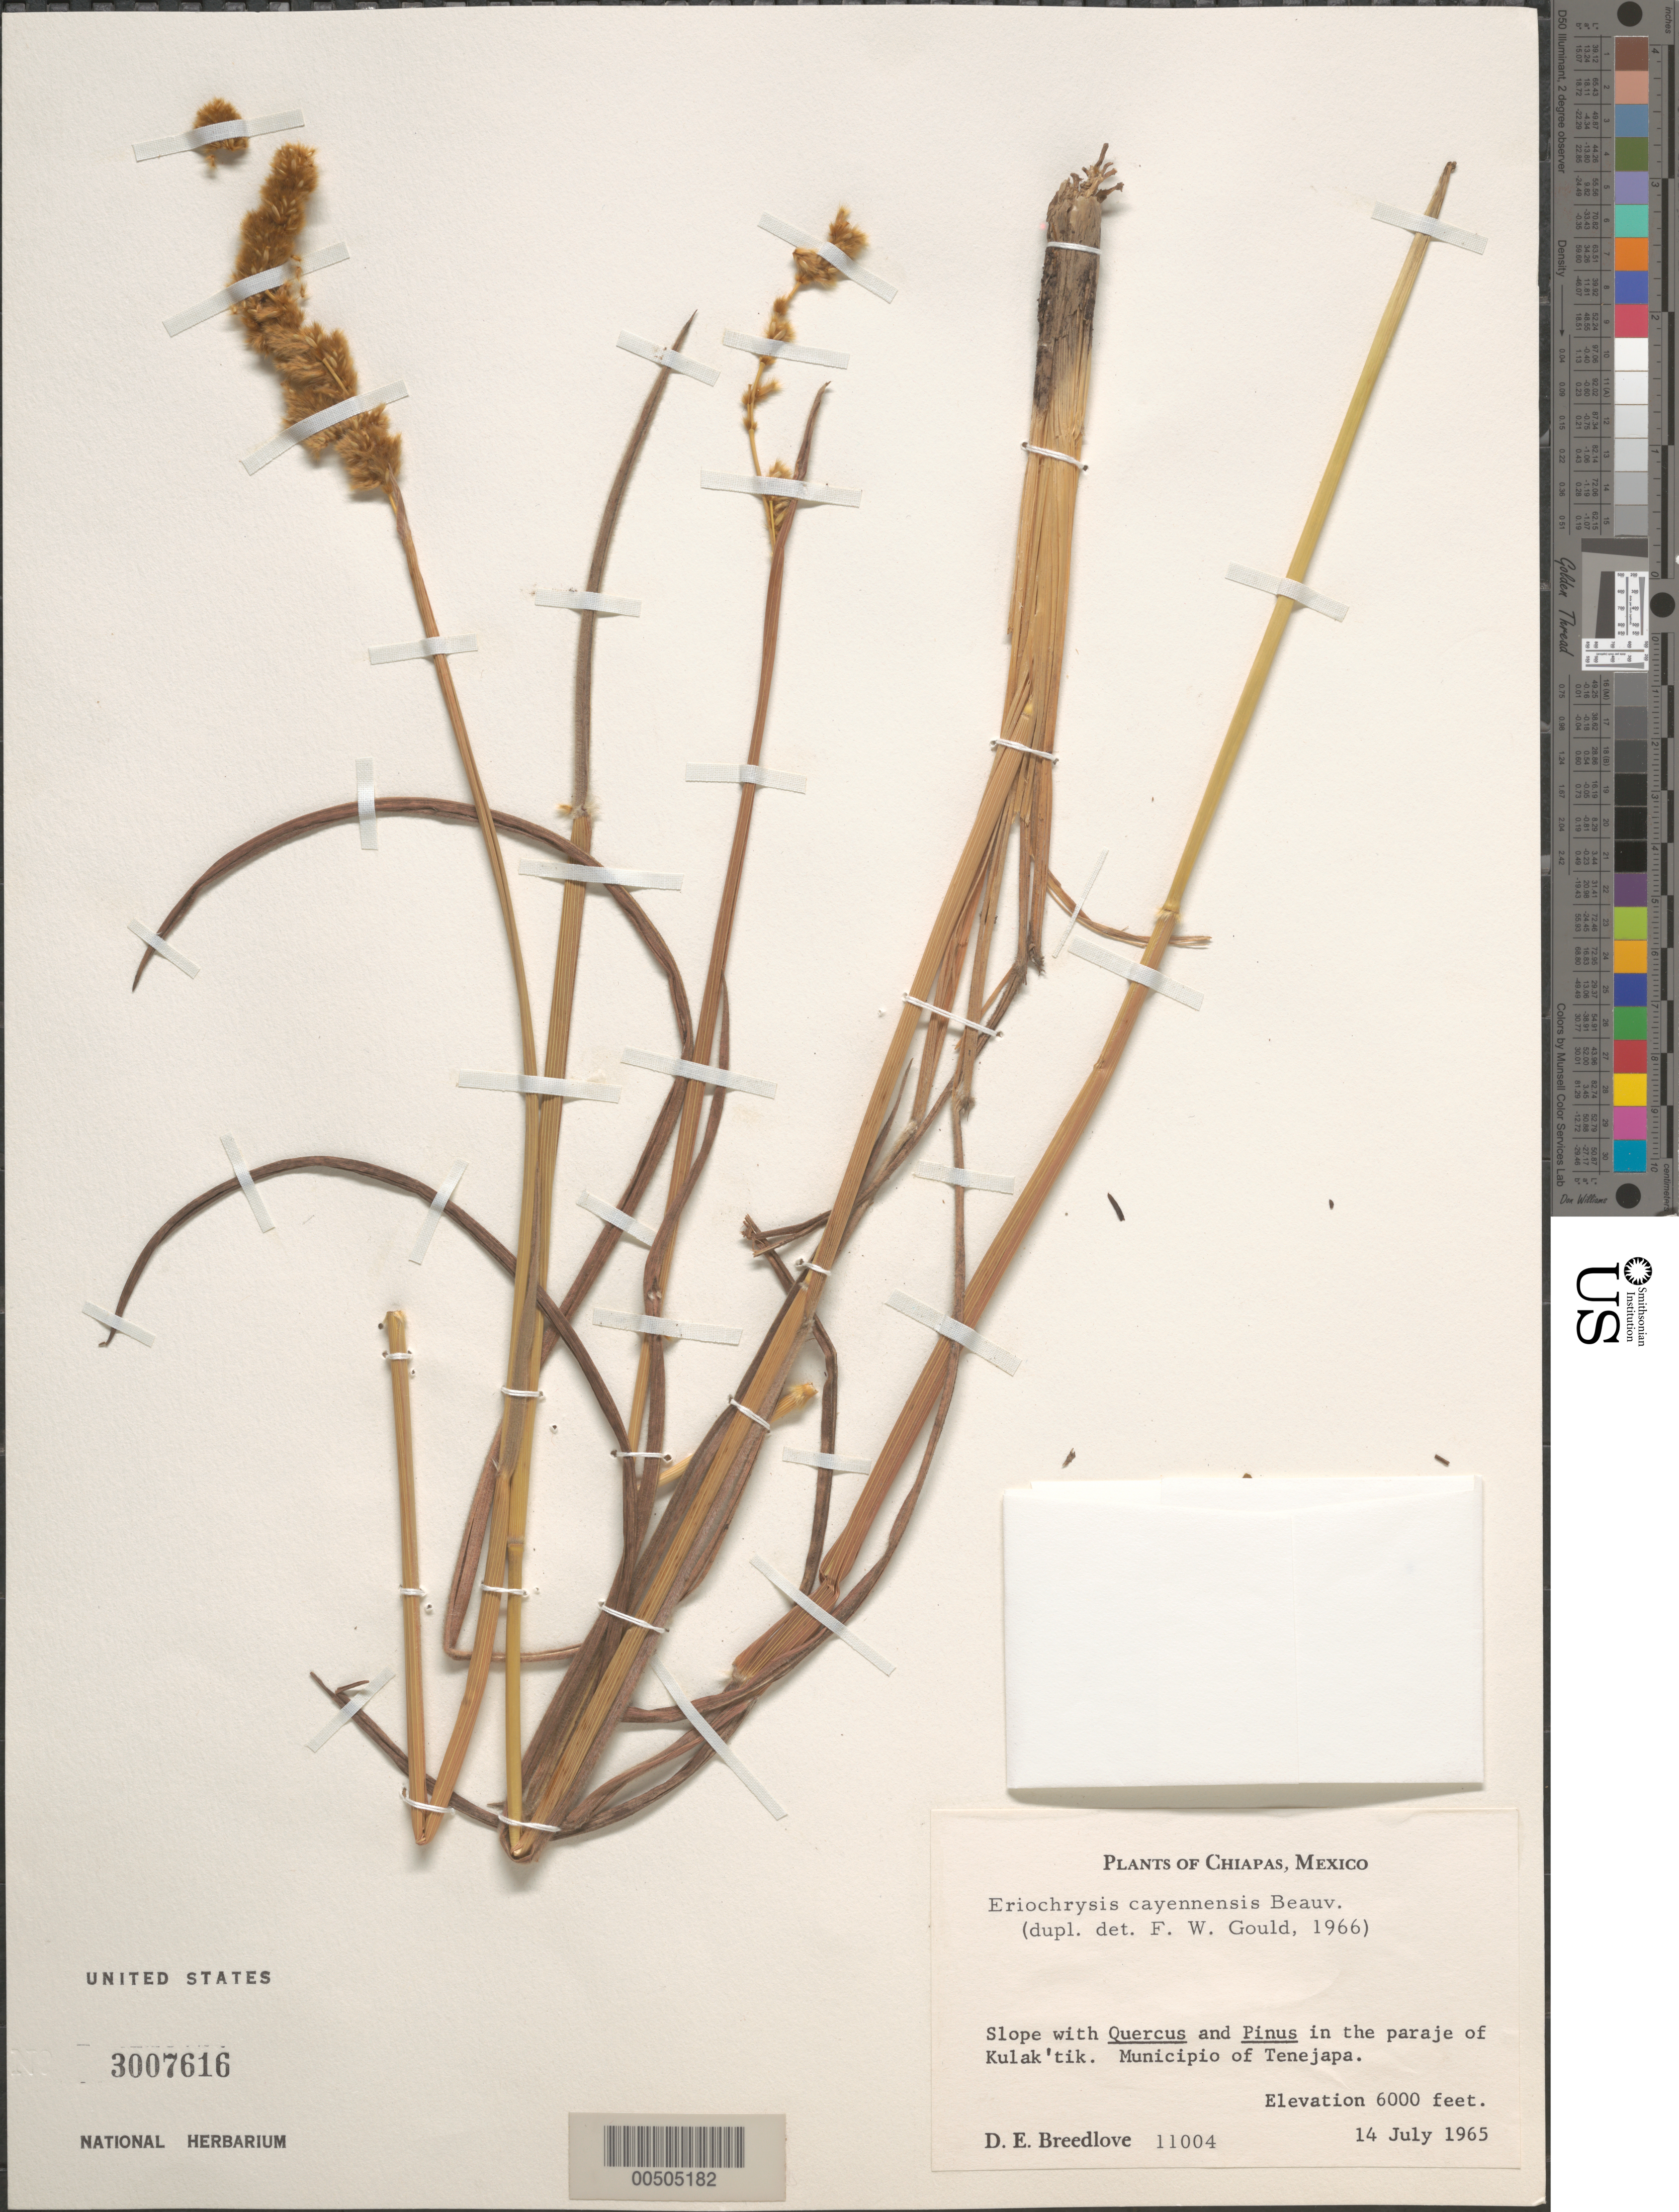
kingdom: Plantae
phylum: Tracheophyta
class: Liliopsida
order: Poales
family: Poaceae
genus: Eriochrysis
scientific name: Eriochrysis cayennensis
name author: P. Beauv.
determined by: Gould, F. W.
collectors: D. E. Breedlove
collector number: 11004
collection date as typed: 14 Jul 1965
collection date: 1965-07-14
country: Mexico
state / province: Chiapas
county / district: Tenejapa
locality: In the paraje of Kulak'tik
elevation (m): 1829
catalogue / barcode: US 3007616